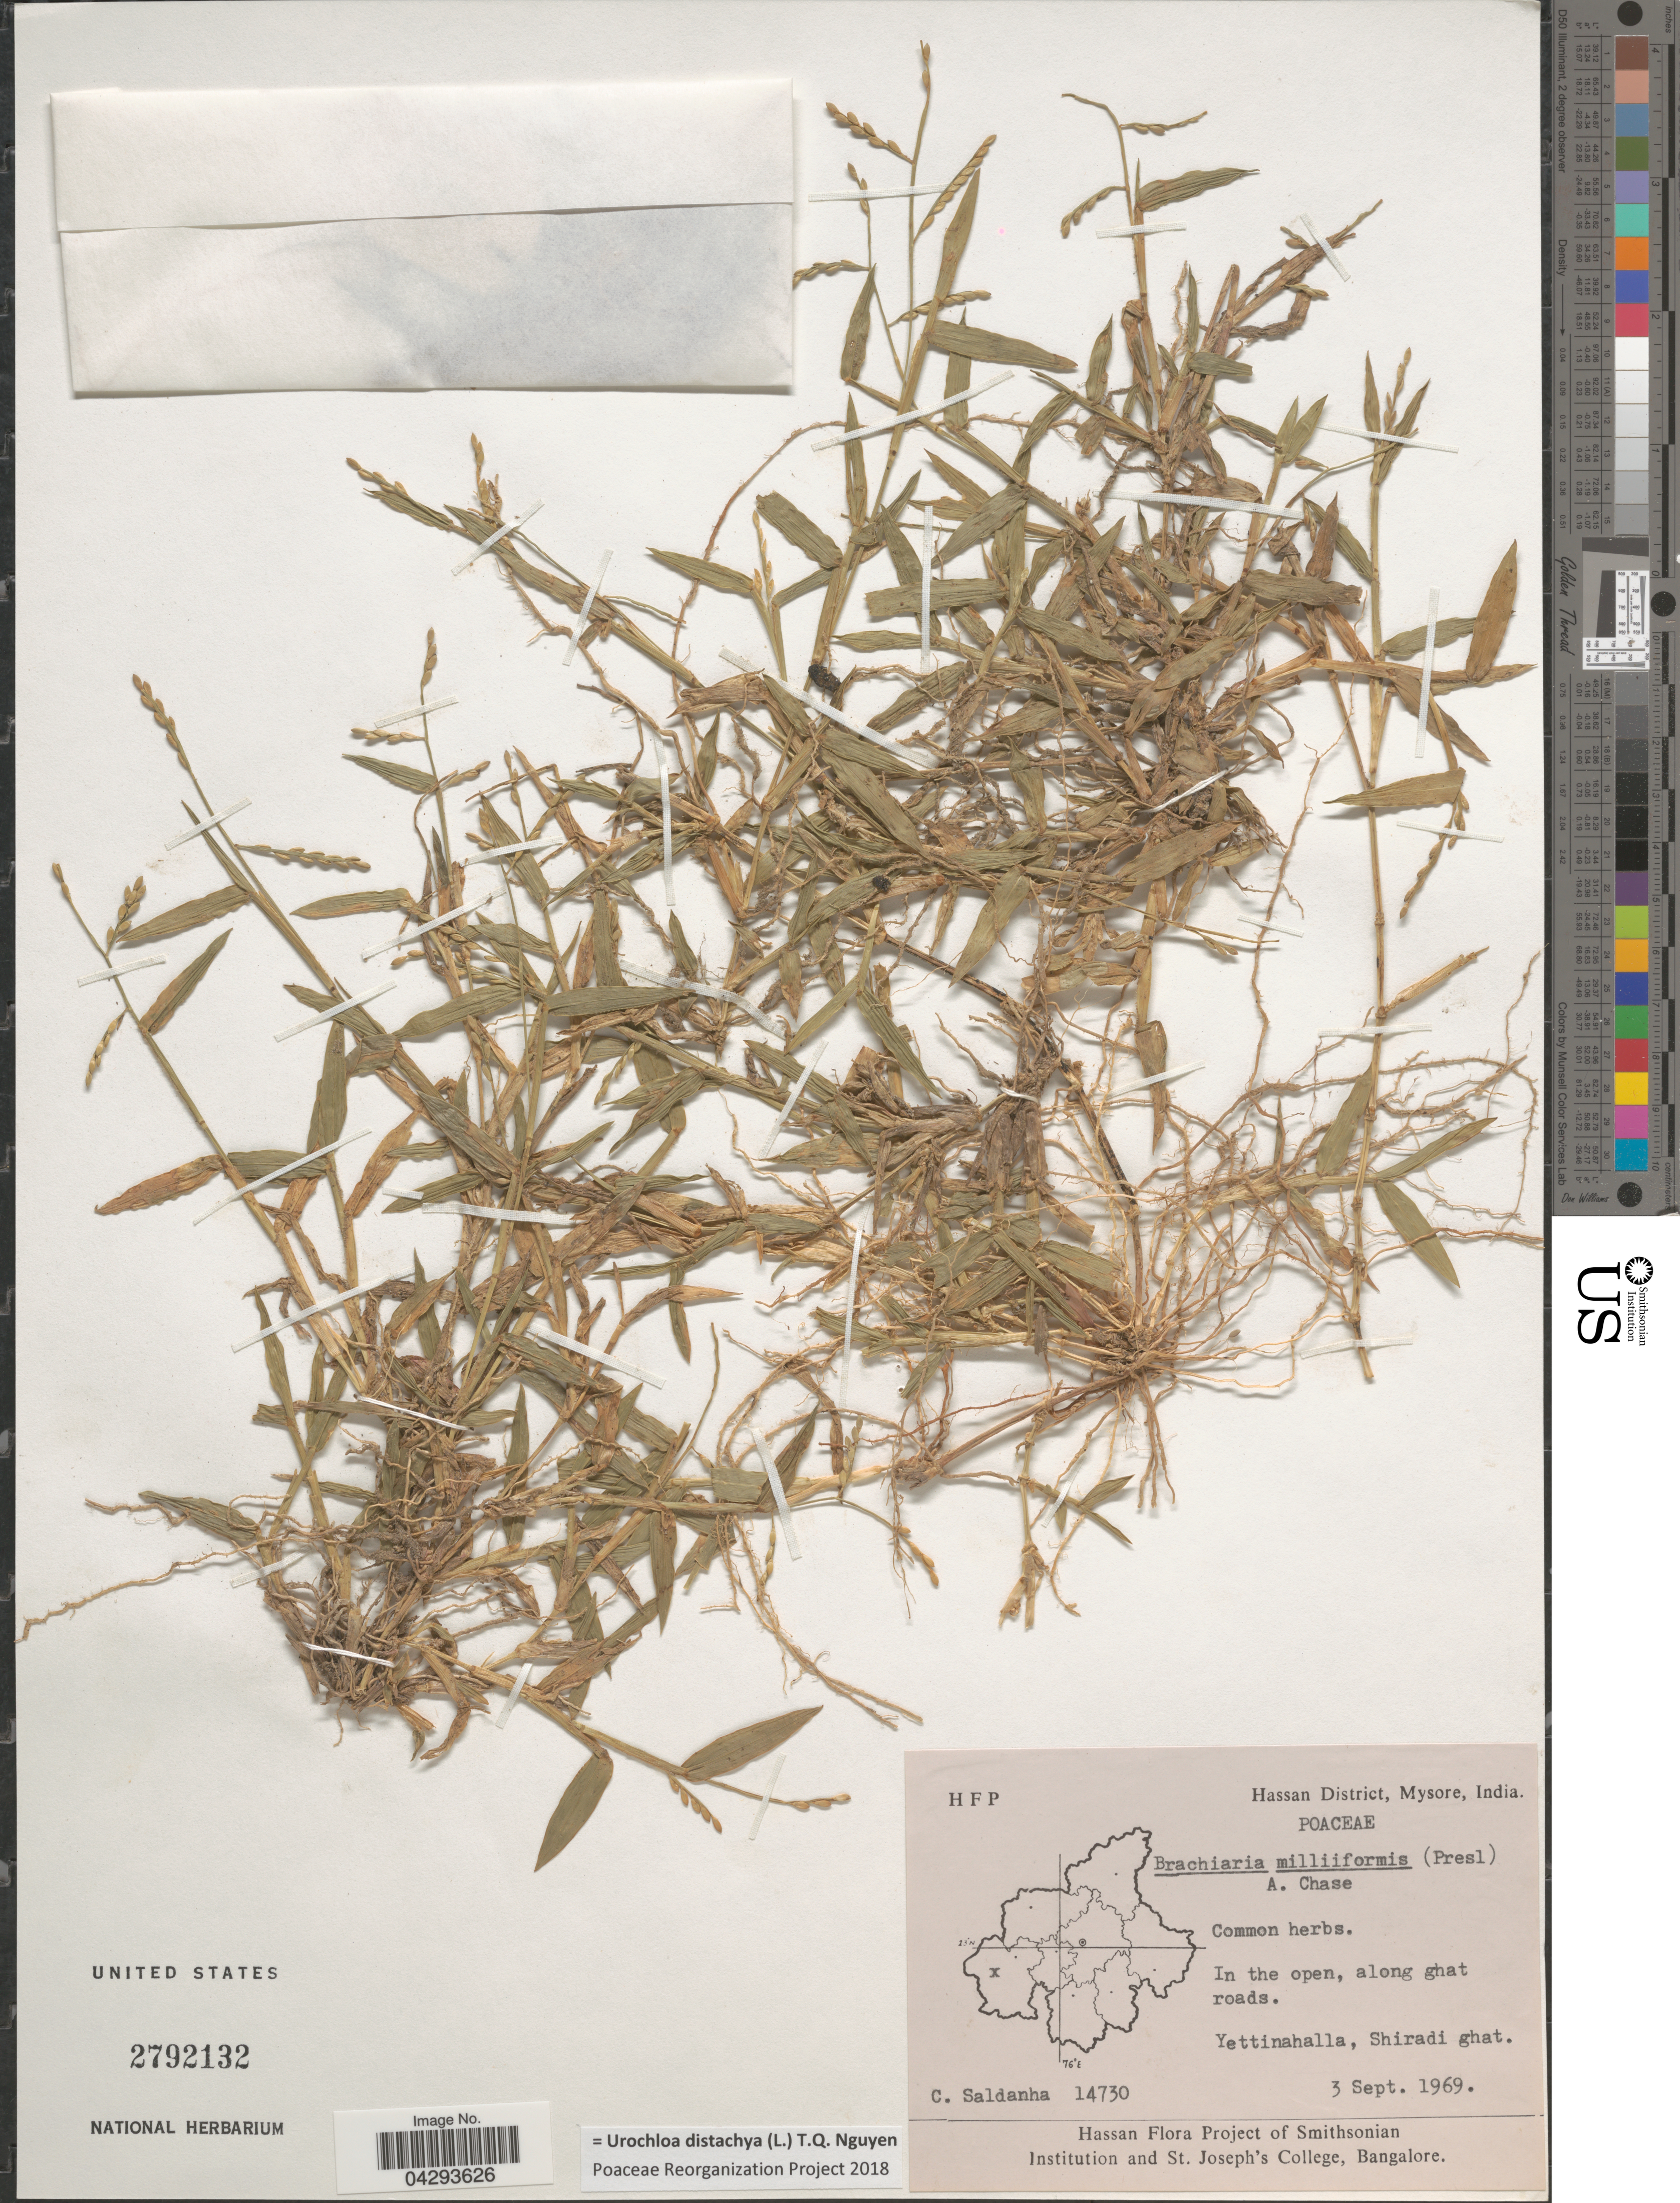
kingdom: Plantae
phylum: Tracheophyta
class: Liliopsida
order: Poales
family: Poaceae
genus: Urochloa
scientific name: Urochloa distachya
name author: (L.) T.Q. Nguyen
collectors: C. Saldanha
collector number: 14730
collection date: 1969-09-03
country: India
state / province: Karnataka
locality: Hassan District, Mysore. In the open, along ghat roads. Yettinahalla, Shiradi ghat.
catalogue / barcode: US 2792132